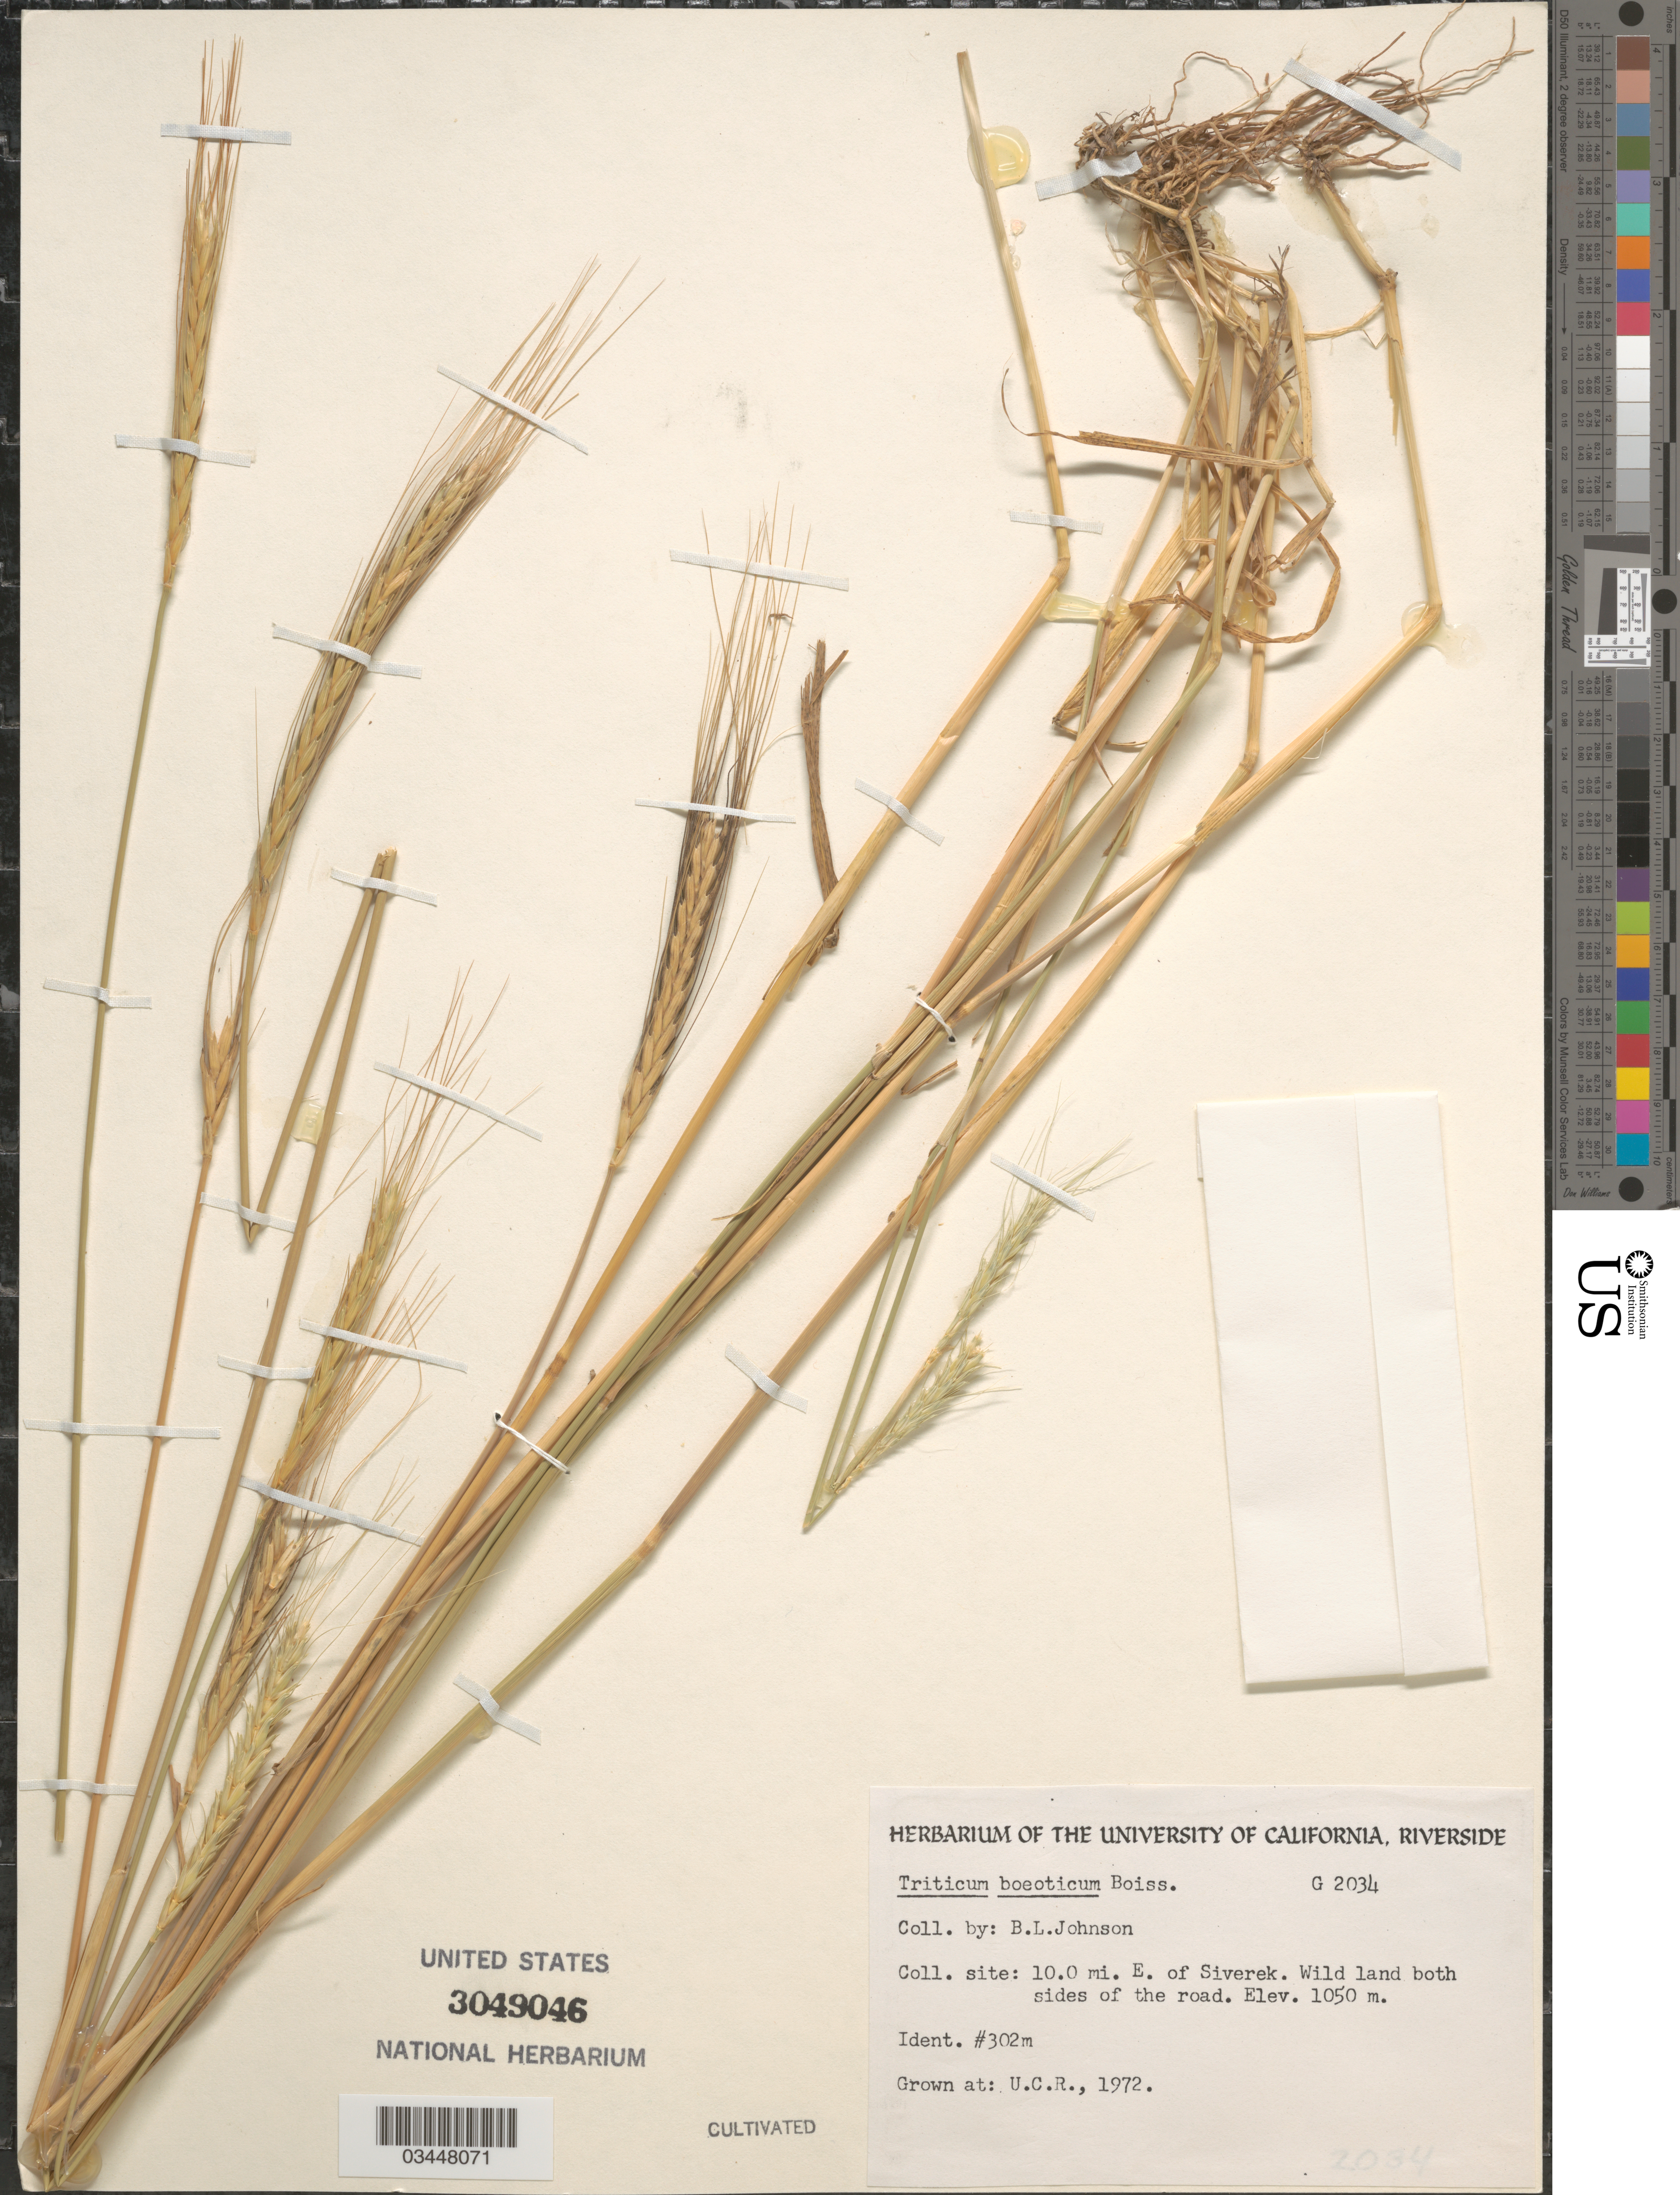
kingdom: Plantae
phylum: Tracheophyta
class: Liliopsida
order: Poales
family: Poaceae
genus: Triticum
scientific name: Triticum boeoticum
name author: Boiss.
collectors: ex herb. Univ. of California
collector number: G2034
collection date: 1972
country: United States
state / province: California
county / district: Riverside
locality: U.C.R.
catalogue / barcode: US 3049046